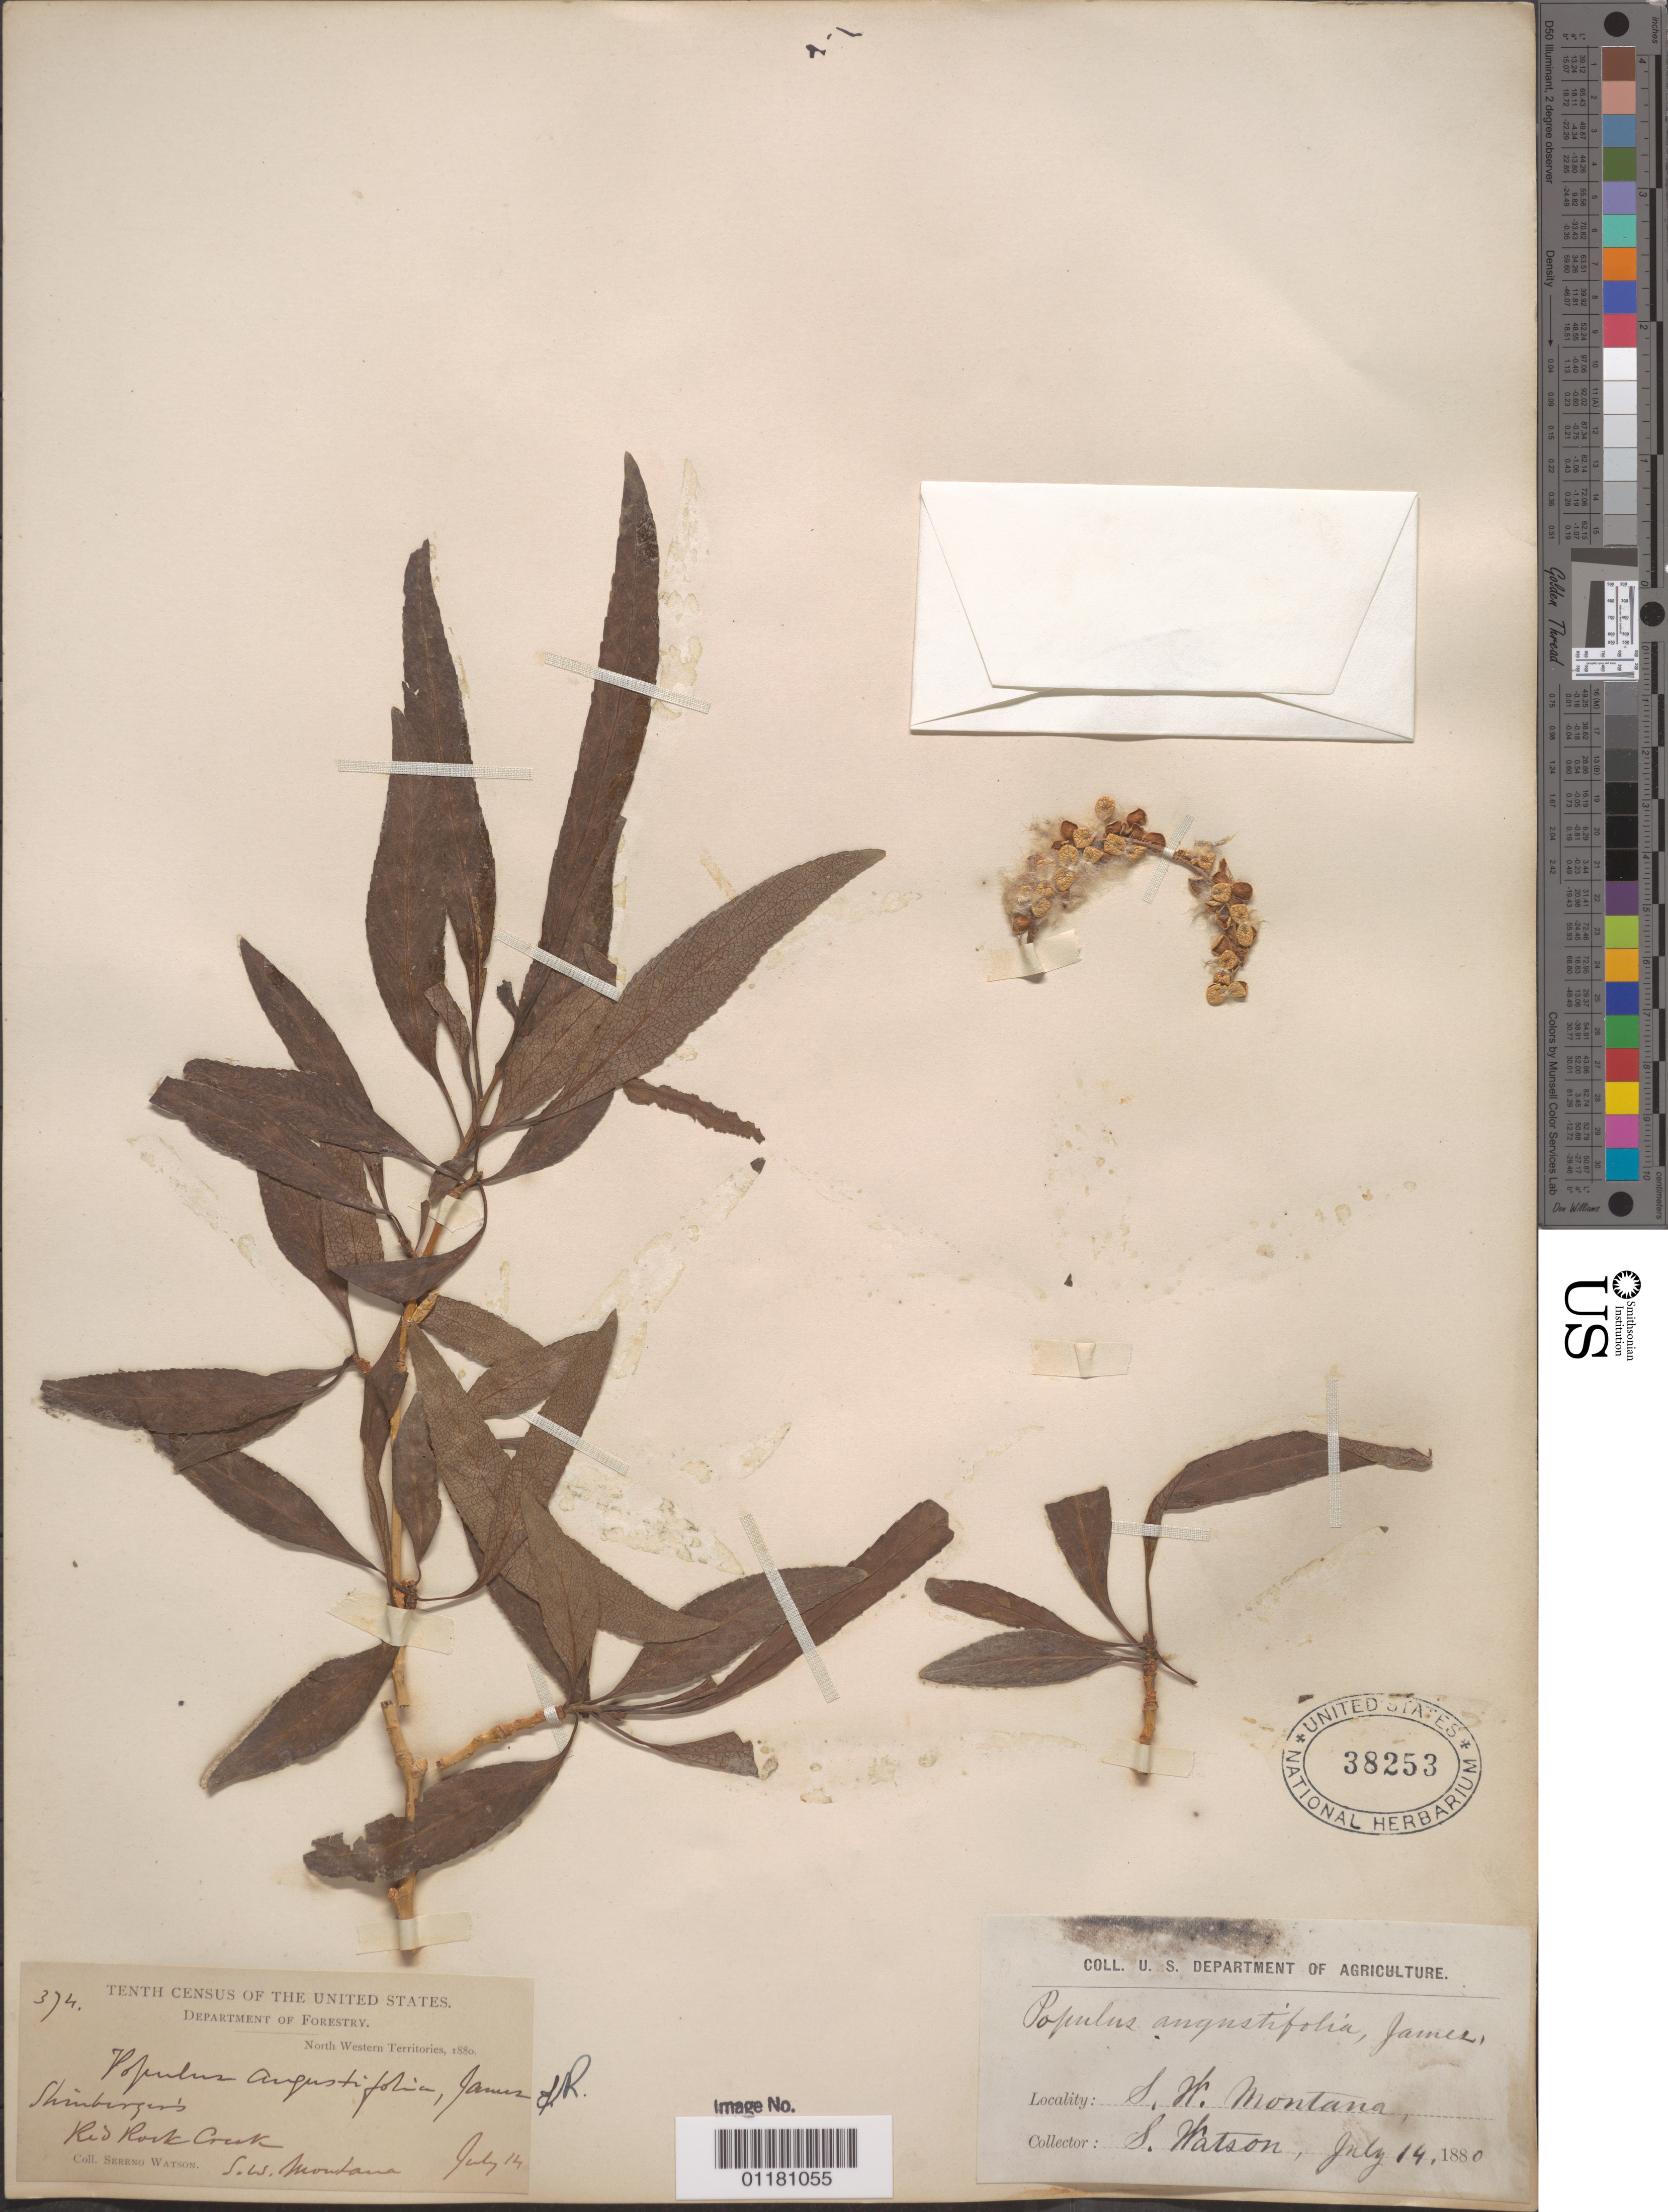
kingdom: Plantae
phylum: Tracheophyta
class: Magnoliopsida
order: Malpighiales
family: Salicaceae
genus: Populus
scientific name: Populus angustifolia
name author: E. James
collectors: S. Watson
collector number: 374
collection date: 1880-07-14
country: United States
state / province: Montana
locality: Red Rock Creek, S. W. Montana.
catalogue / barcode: US 38253